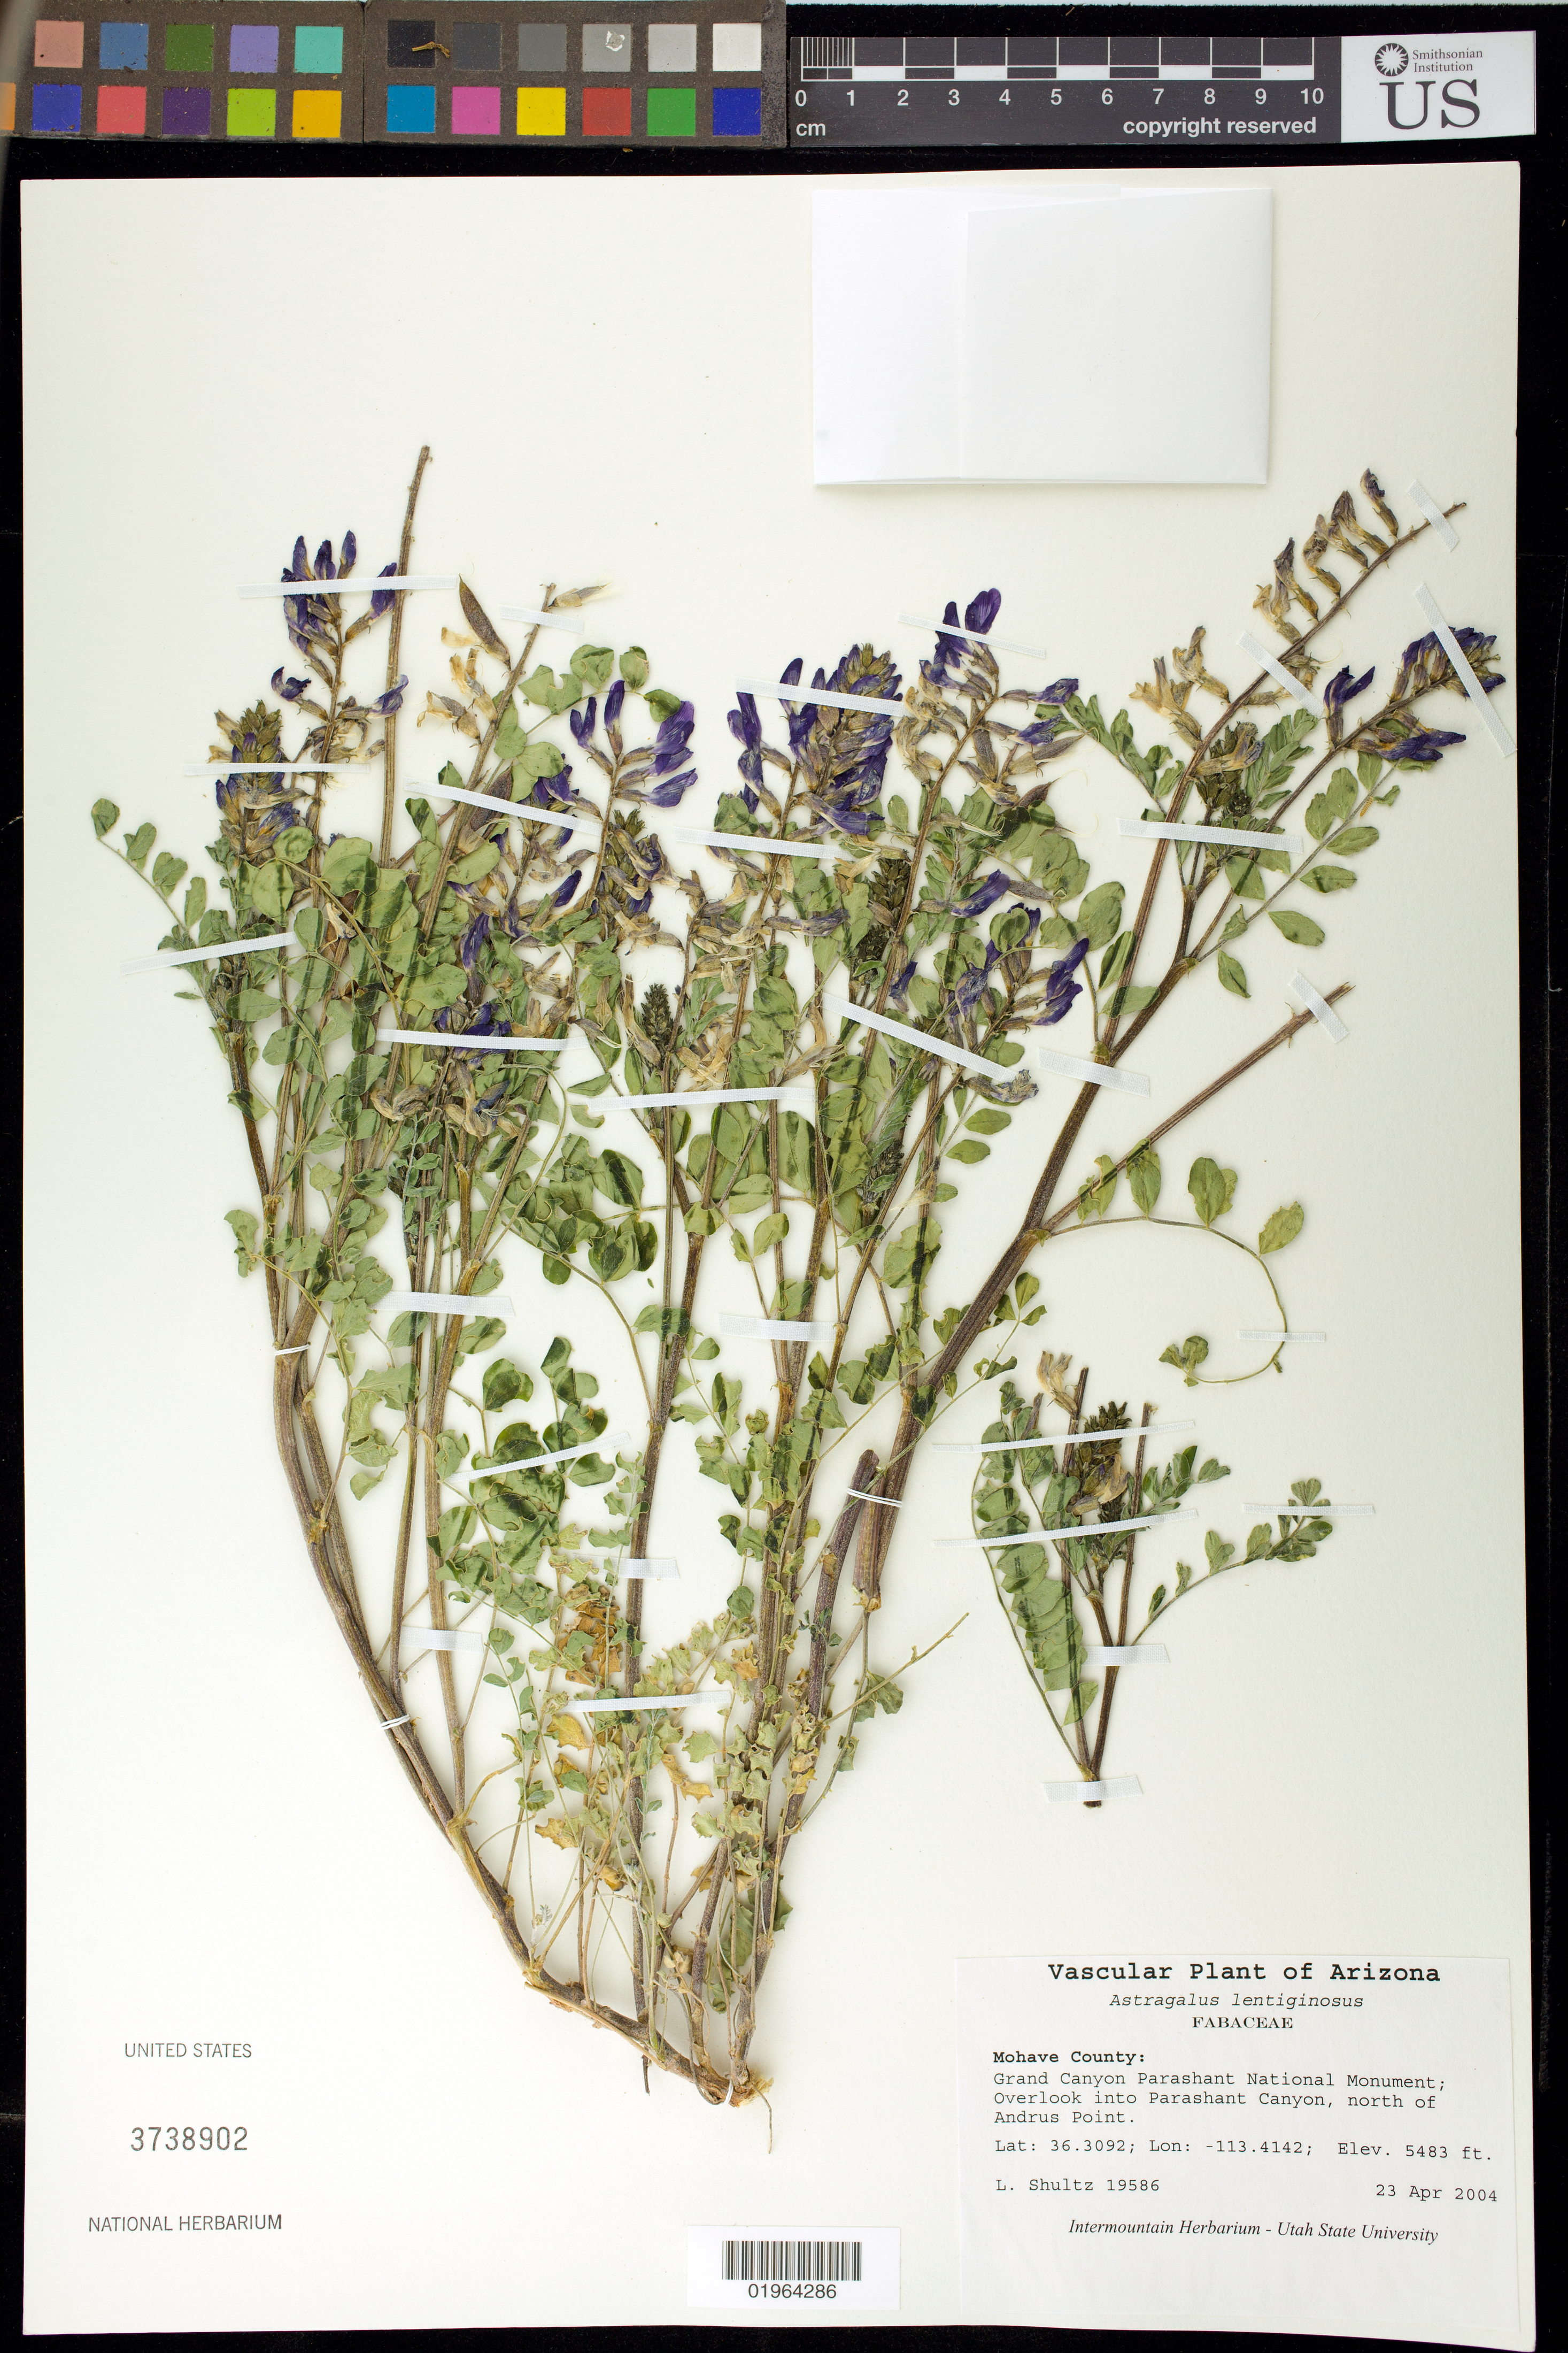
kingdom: Plantae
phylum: Tracheophyta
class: Magnoliopsida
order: Fabales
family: Fabaceae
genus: Astragalus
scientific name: Astragalus lentiginosus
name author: Douglas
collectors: L. Shultz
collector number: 19586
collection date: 2004-04-23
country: United States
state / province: Arizona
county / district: Mohave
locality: Grand Canyon Parashant National Monument, Overlook into Parashant Canyon, N of Andrus Point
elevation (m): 1671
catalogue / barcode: US 3738902